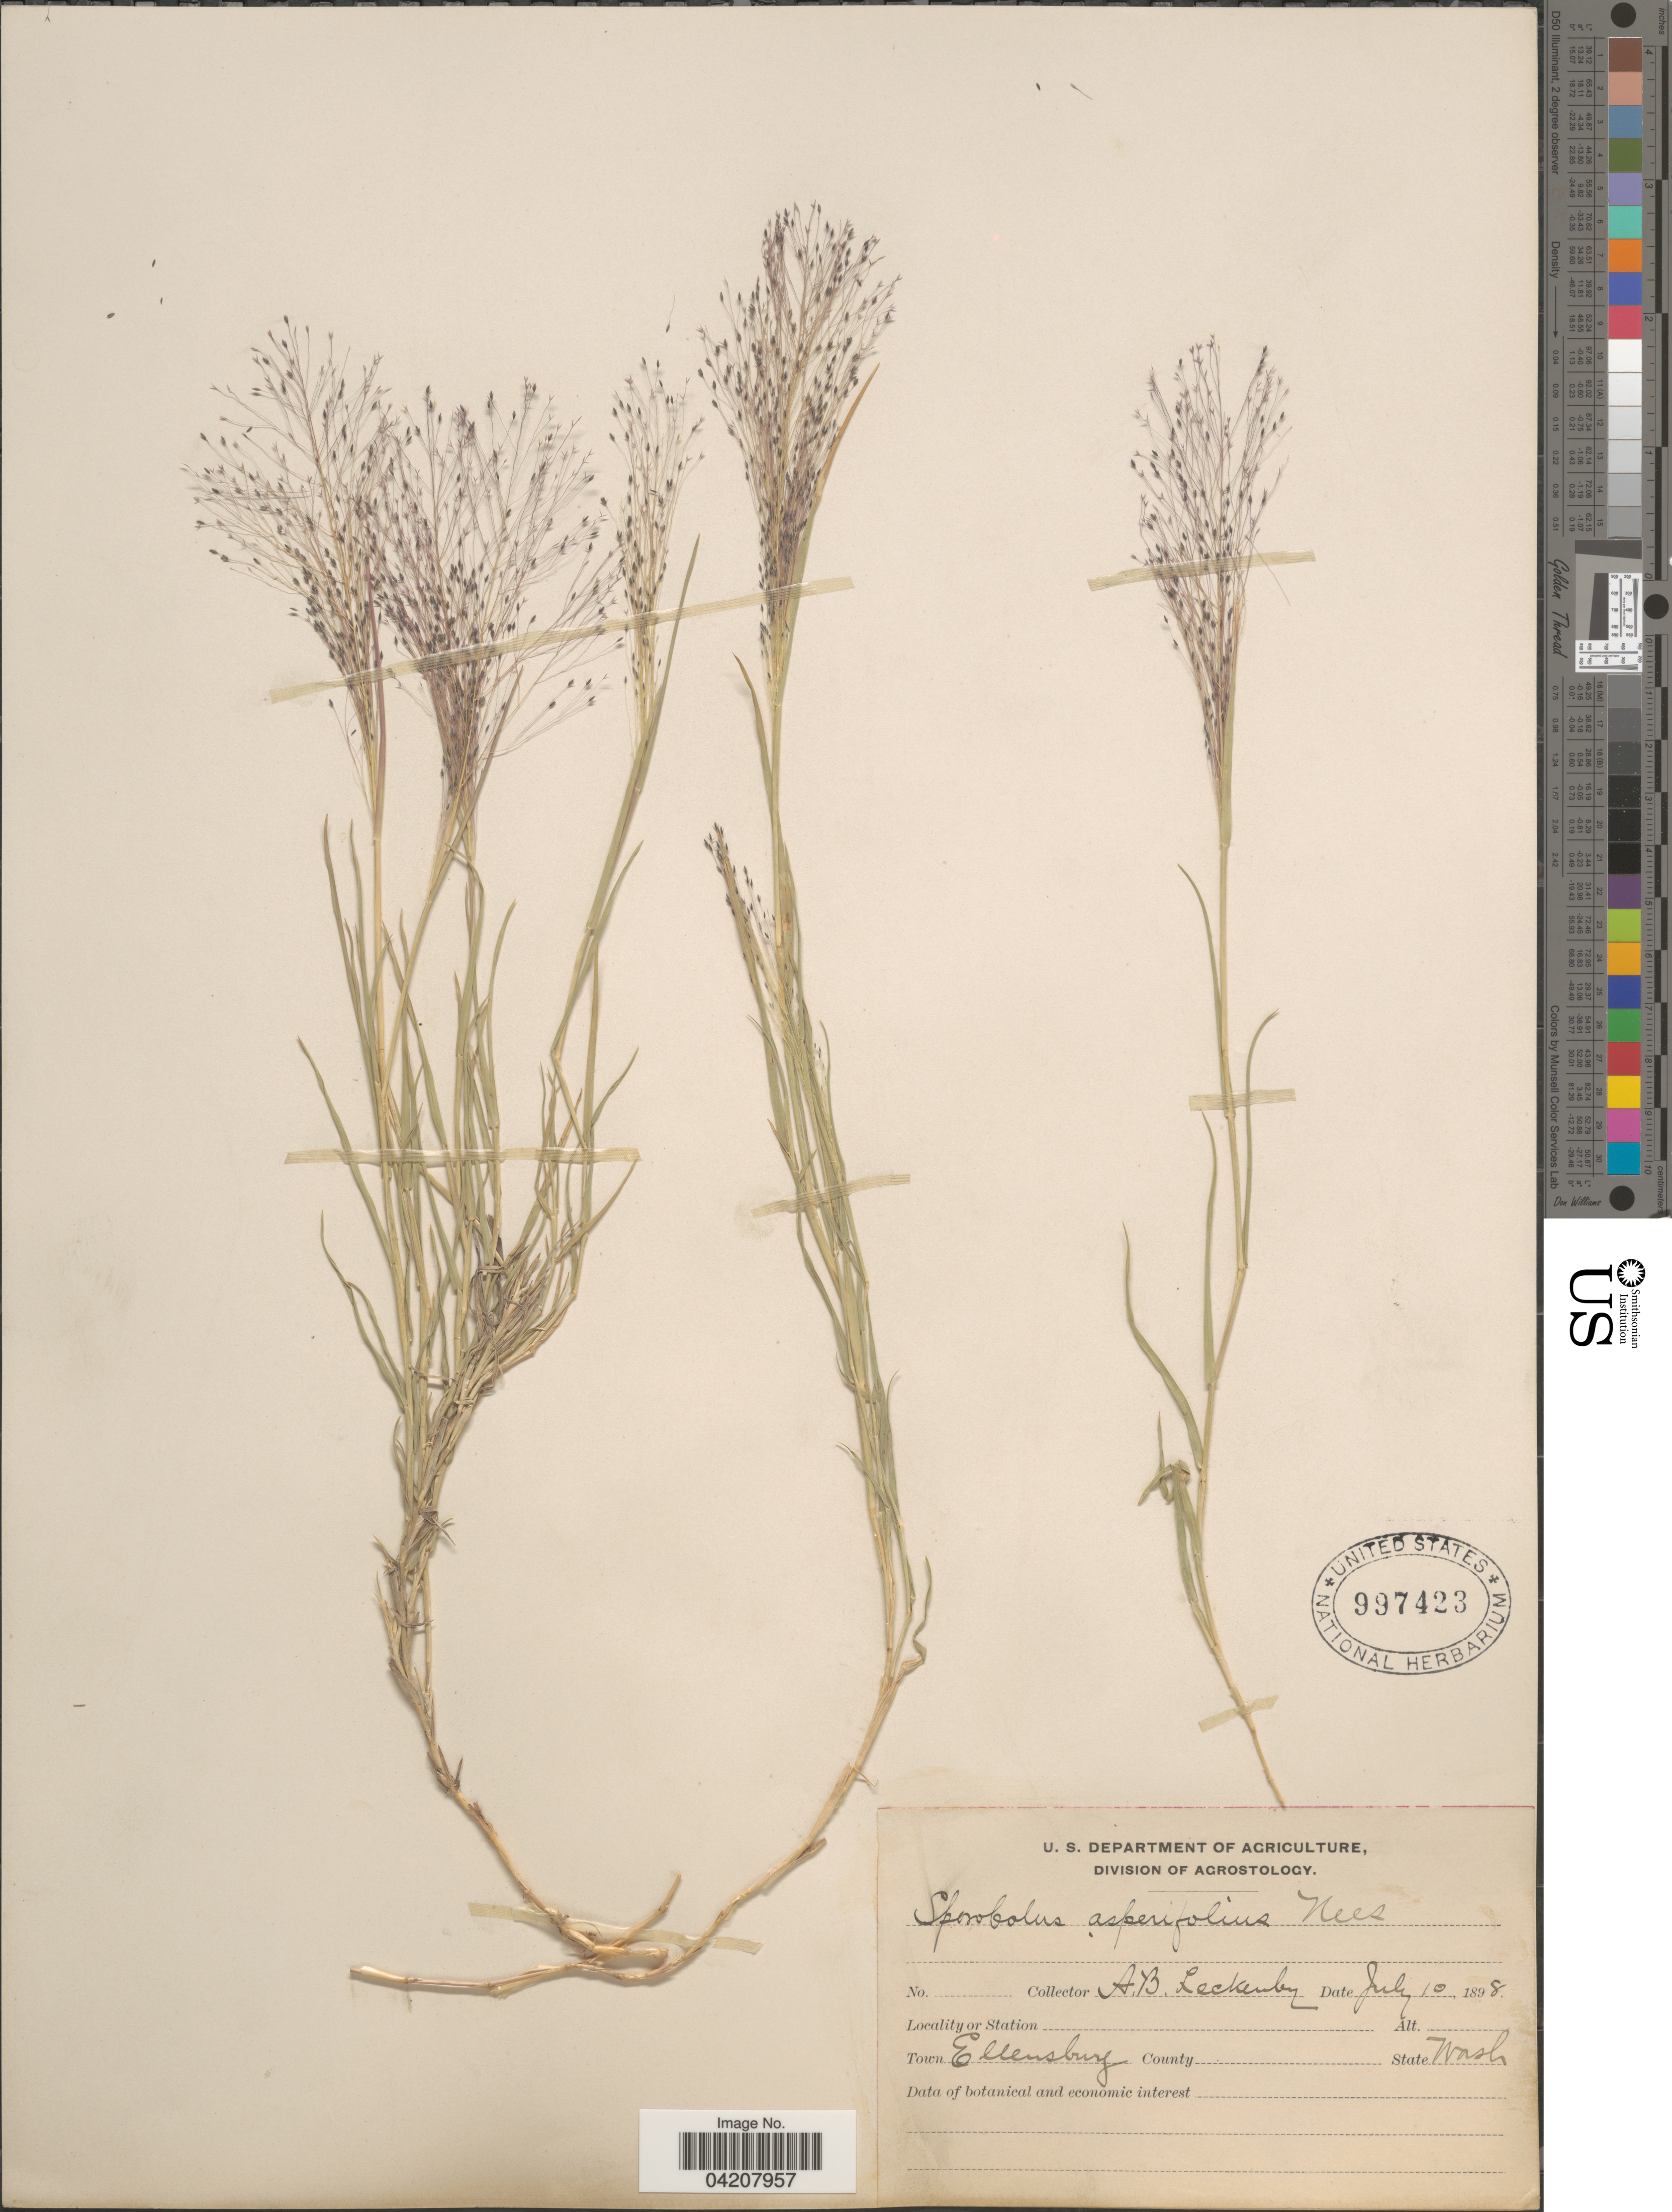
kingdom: Plantae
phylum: Tracheophyta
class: Liliopsida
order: Poales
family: Poaceae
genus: Muhlenbergia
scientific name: Muhlenbergia asperifolia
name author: (Nees & Meyen ex Trin.) Parodi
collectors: A. Leckenby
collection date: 1898-07-10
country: United States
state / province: Washington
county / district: Kittitas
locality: Ellensburg.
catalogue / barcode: US 997423